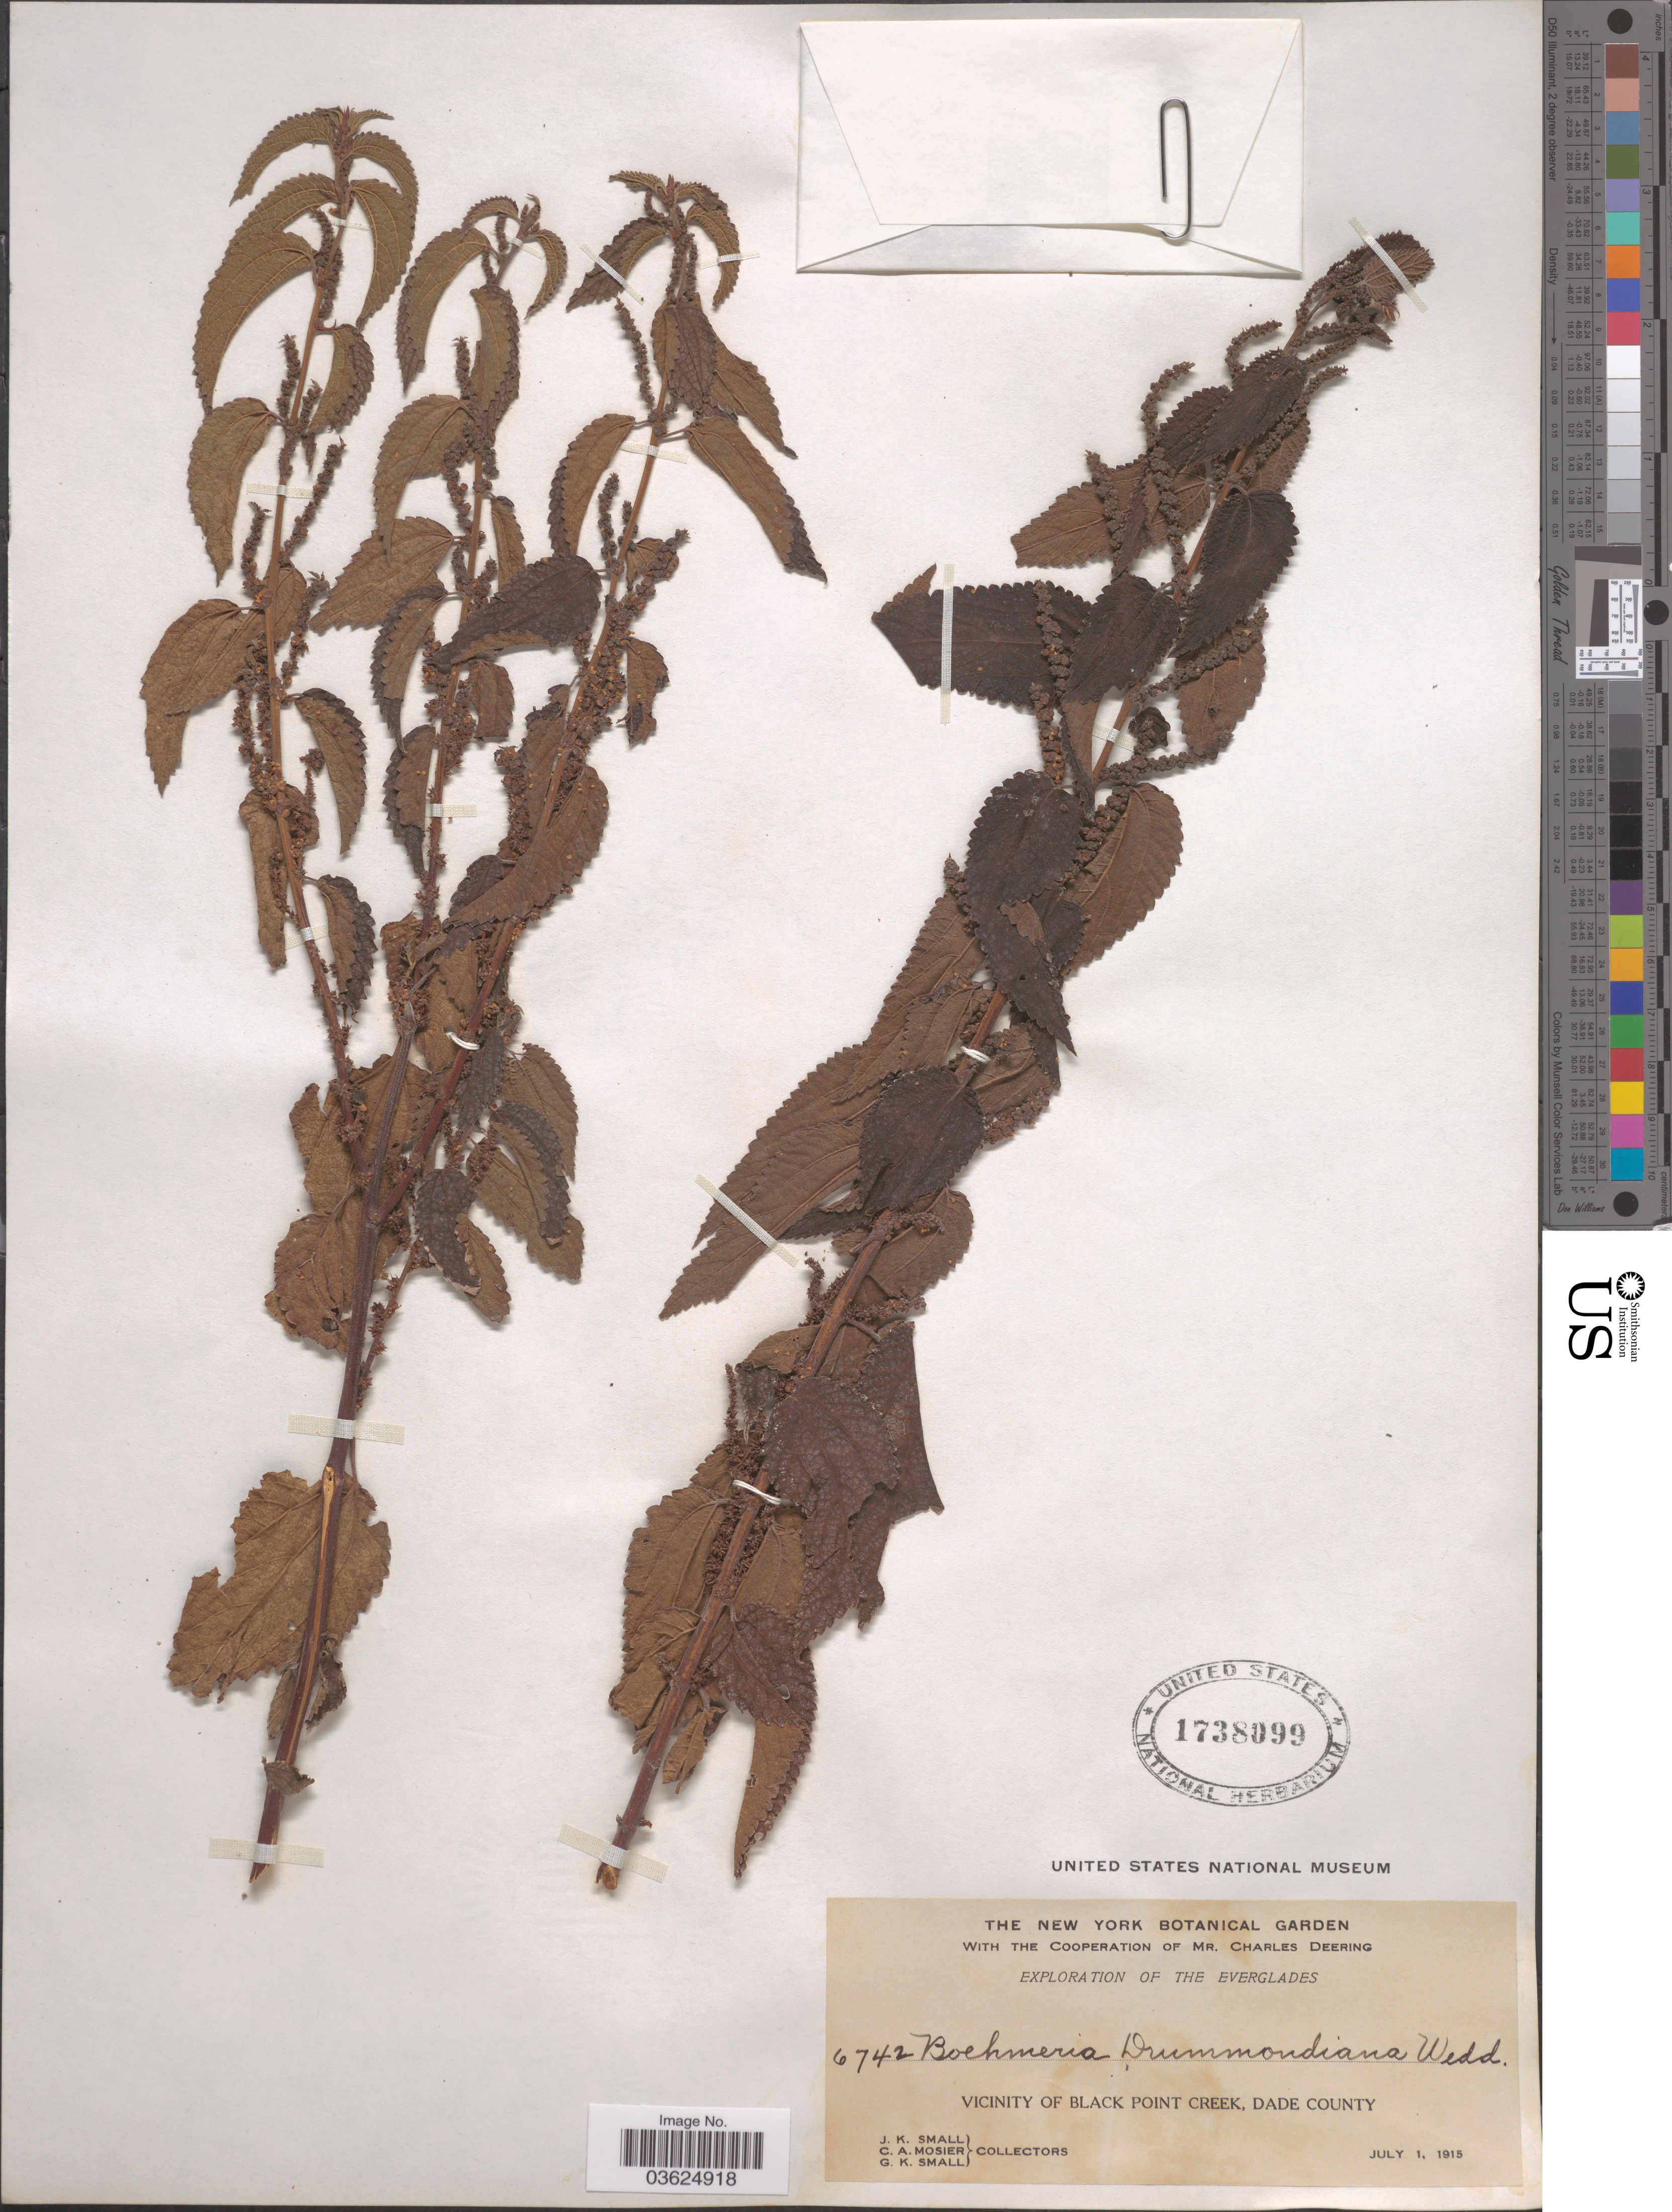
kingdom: Plantae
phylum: Tracheophyta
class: Magnoliopsida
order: Rosales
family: Urticaceae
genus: Boehmeria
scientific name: Boehmeria cylindrica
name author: (L.) Sw.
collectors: J. K. Small, C. A. Mosier & G. K. Small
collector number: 6742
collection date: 1915-07-01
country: United States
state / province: Florida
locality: The Everglades. Vicinity of Black Point Creek, Dade County.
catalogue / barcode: US 1738099